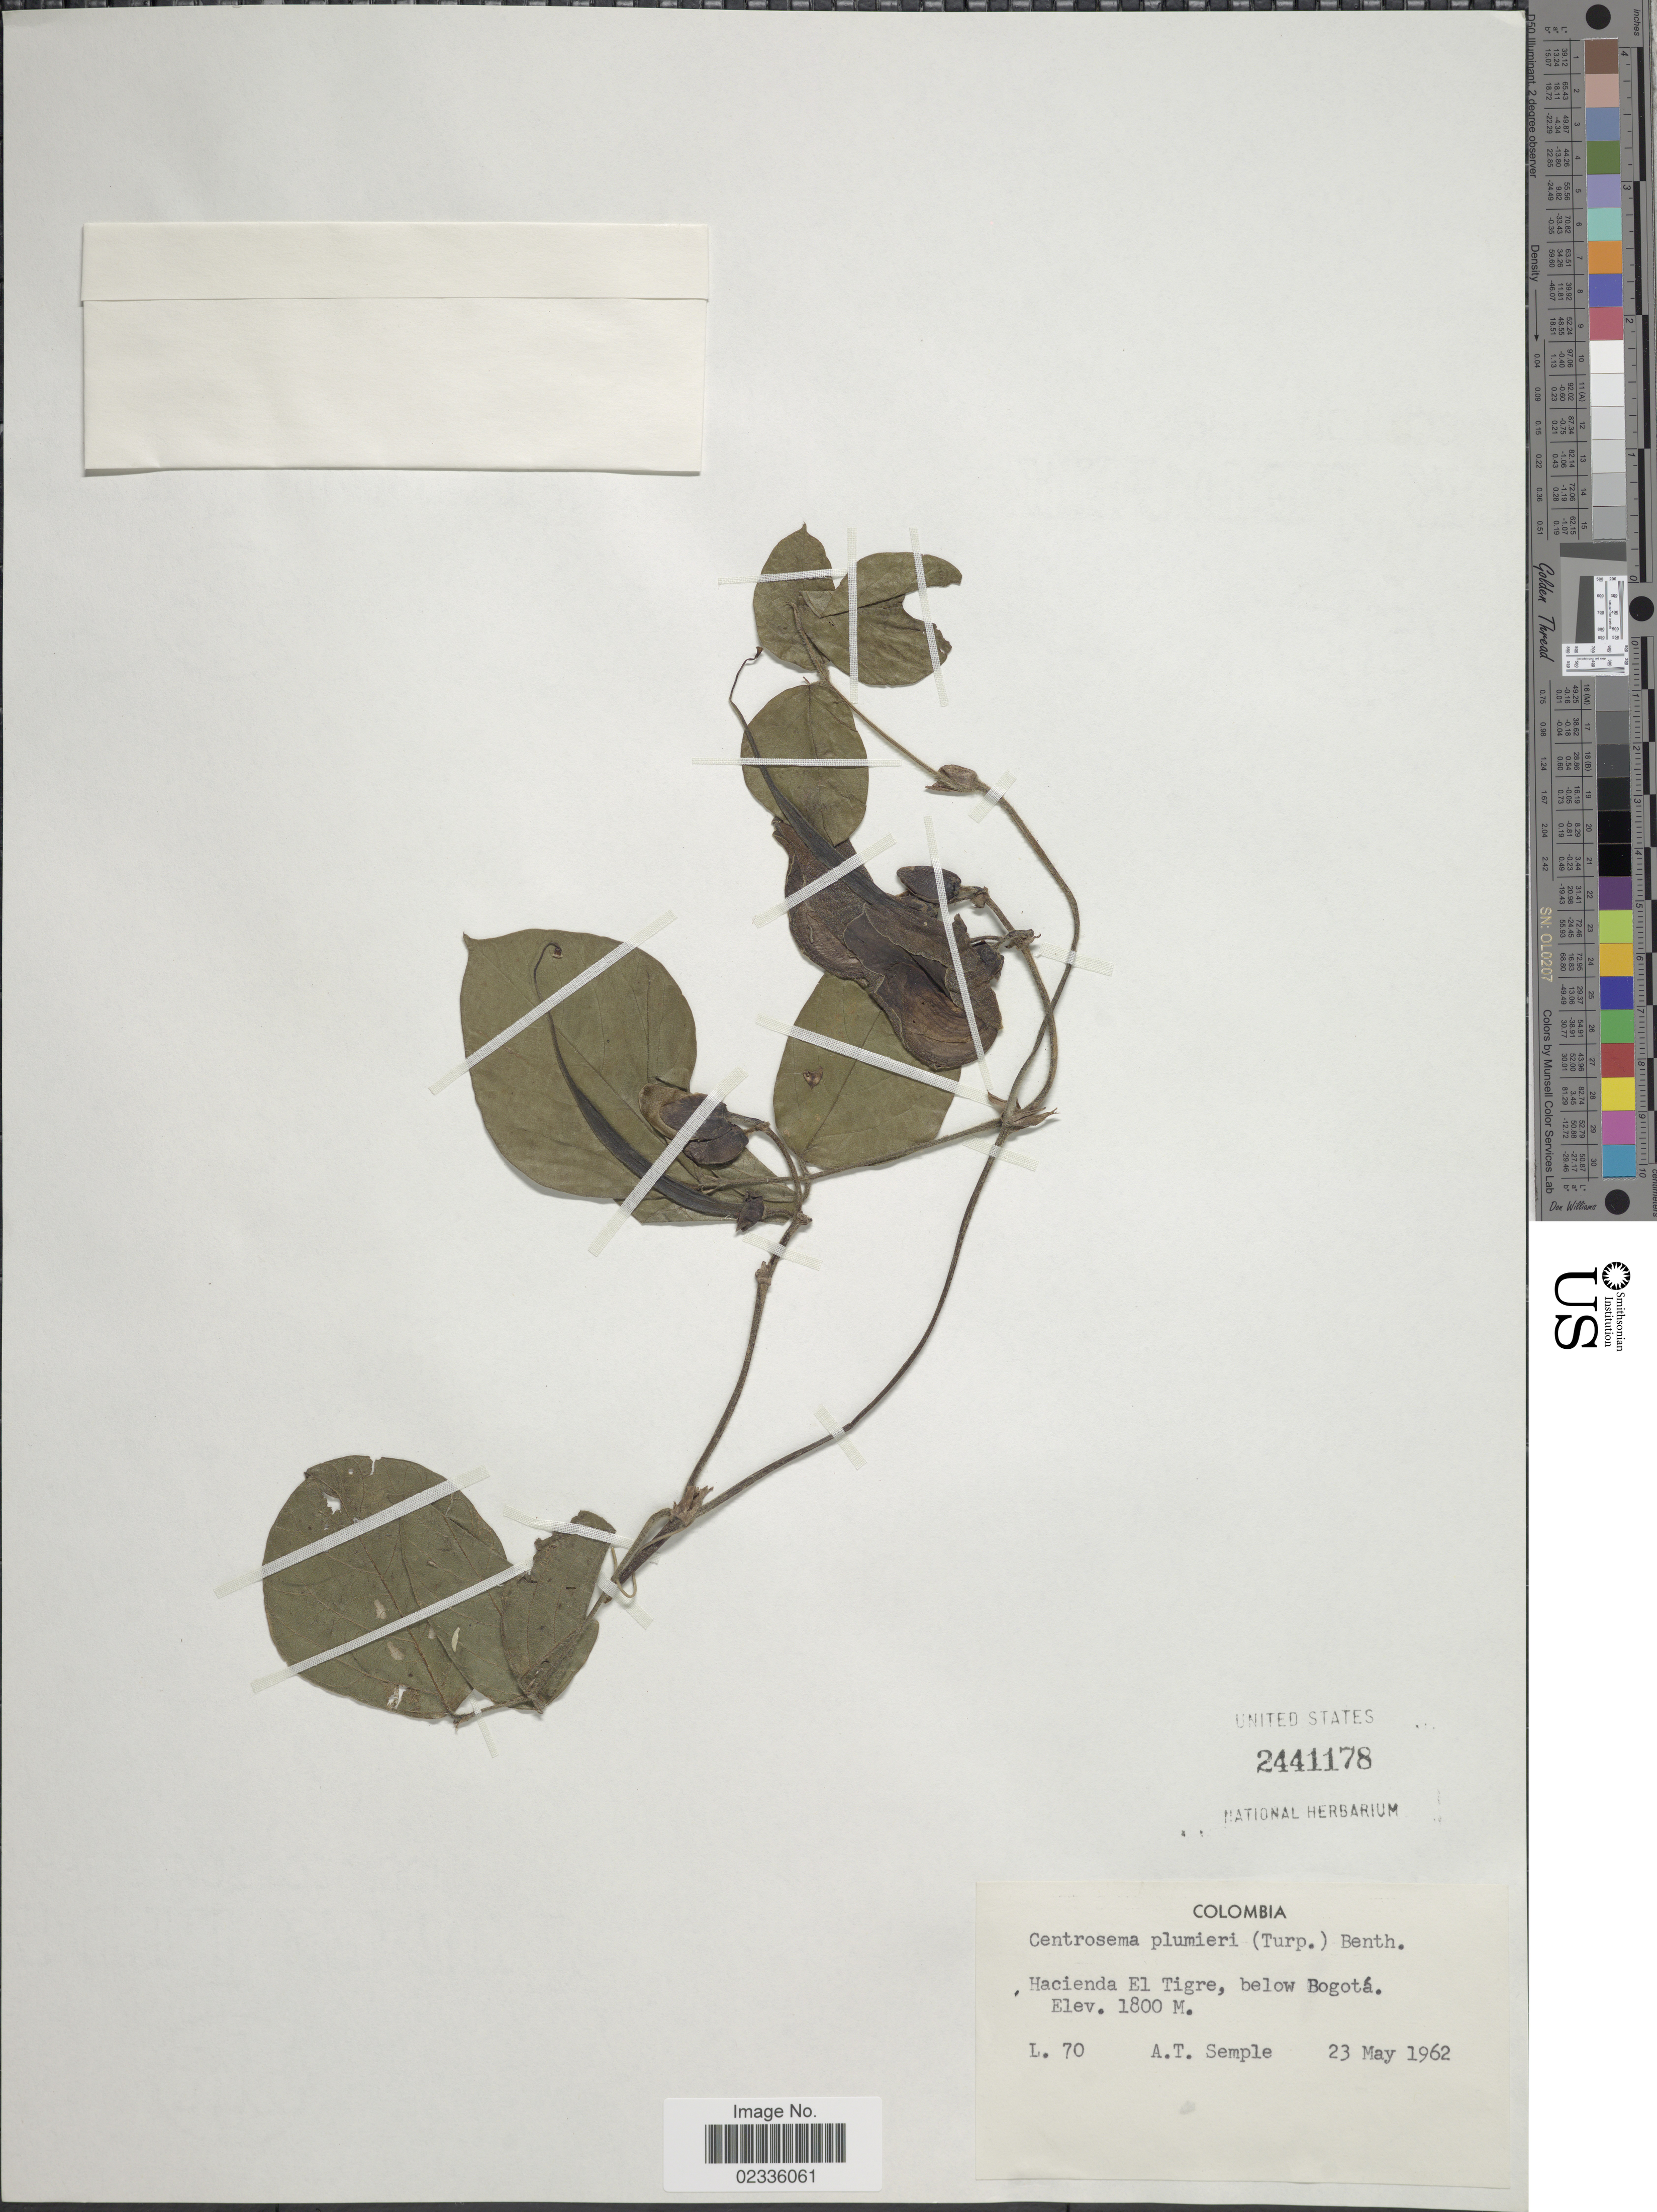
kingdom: Plantae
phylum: Tracheophyta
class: Magnoliopsida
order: Fabales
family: Fabaceae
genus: Centrosema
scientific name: Centrosema plumieri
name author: (Turpin ex Pers.) Benth.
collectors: A. Semple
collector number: L.70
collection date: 1962-05-23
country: Colombia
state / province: Bogota D.C.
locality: Hacienda El Tigre, below Bogota.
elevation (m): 1800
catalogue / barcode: US 2441178